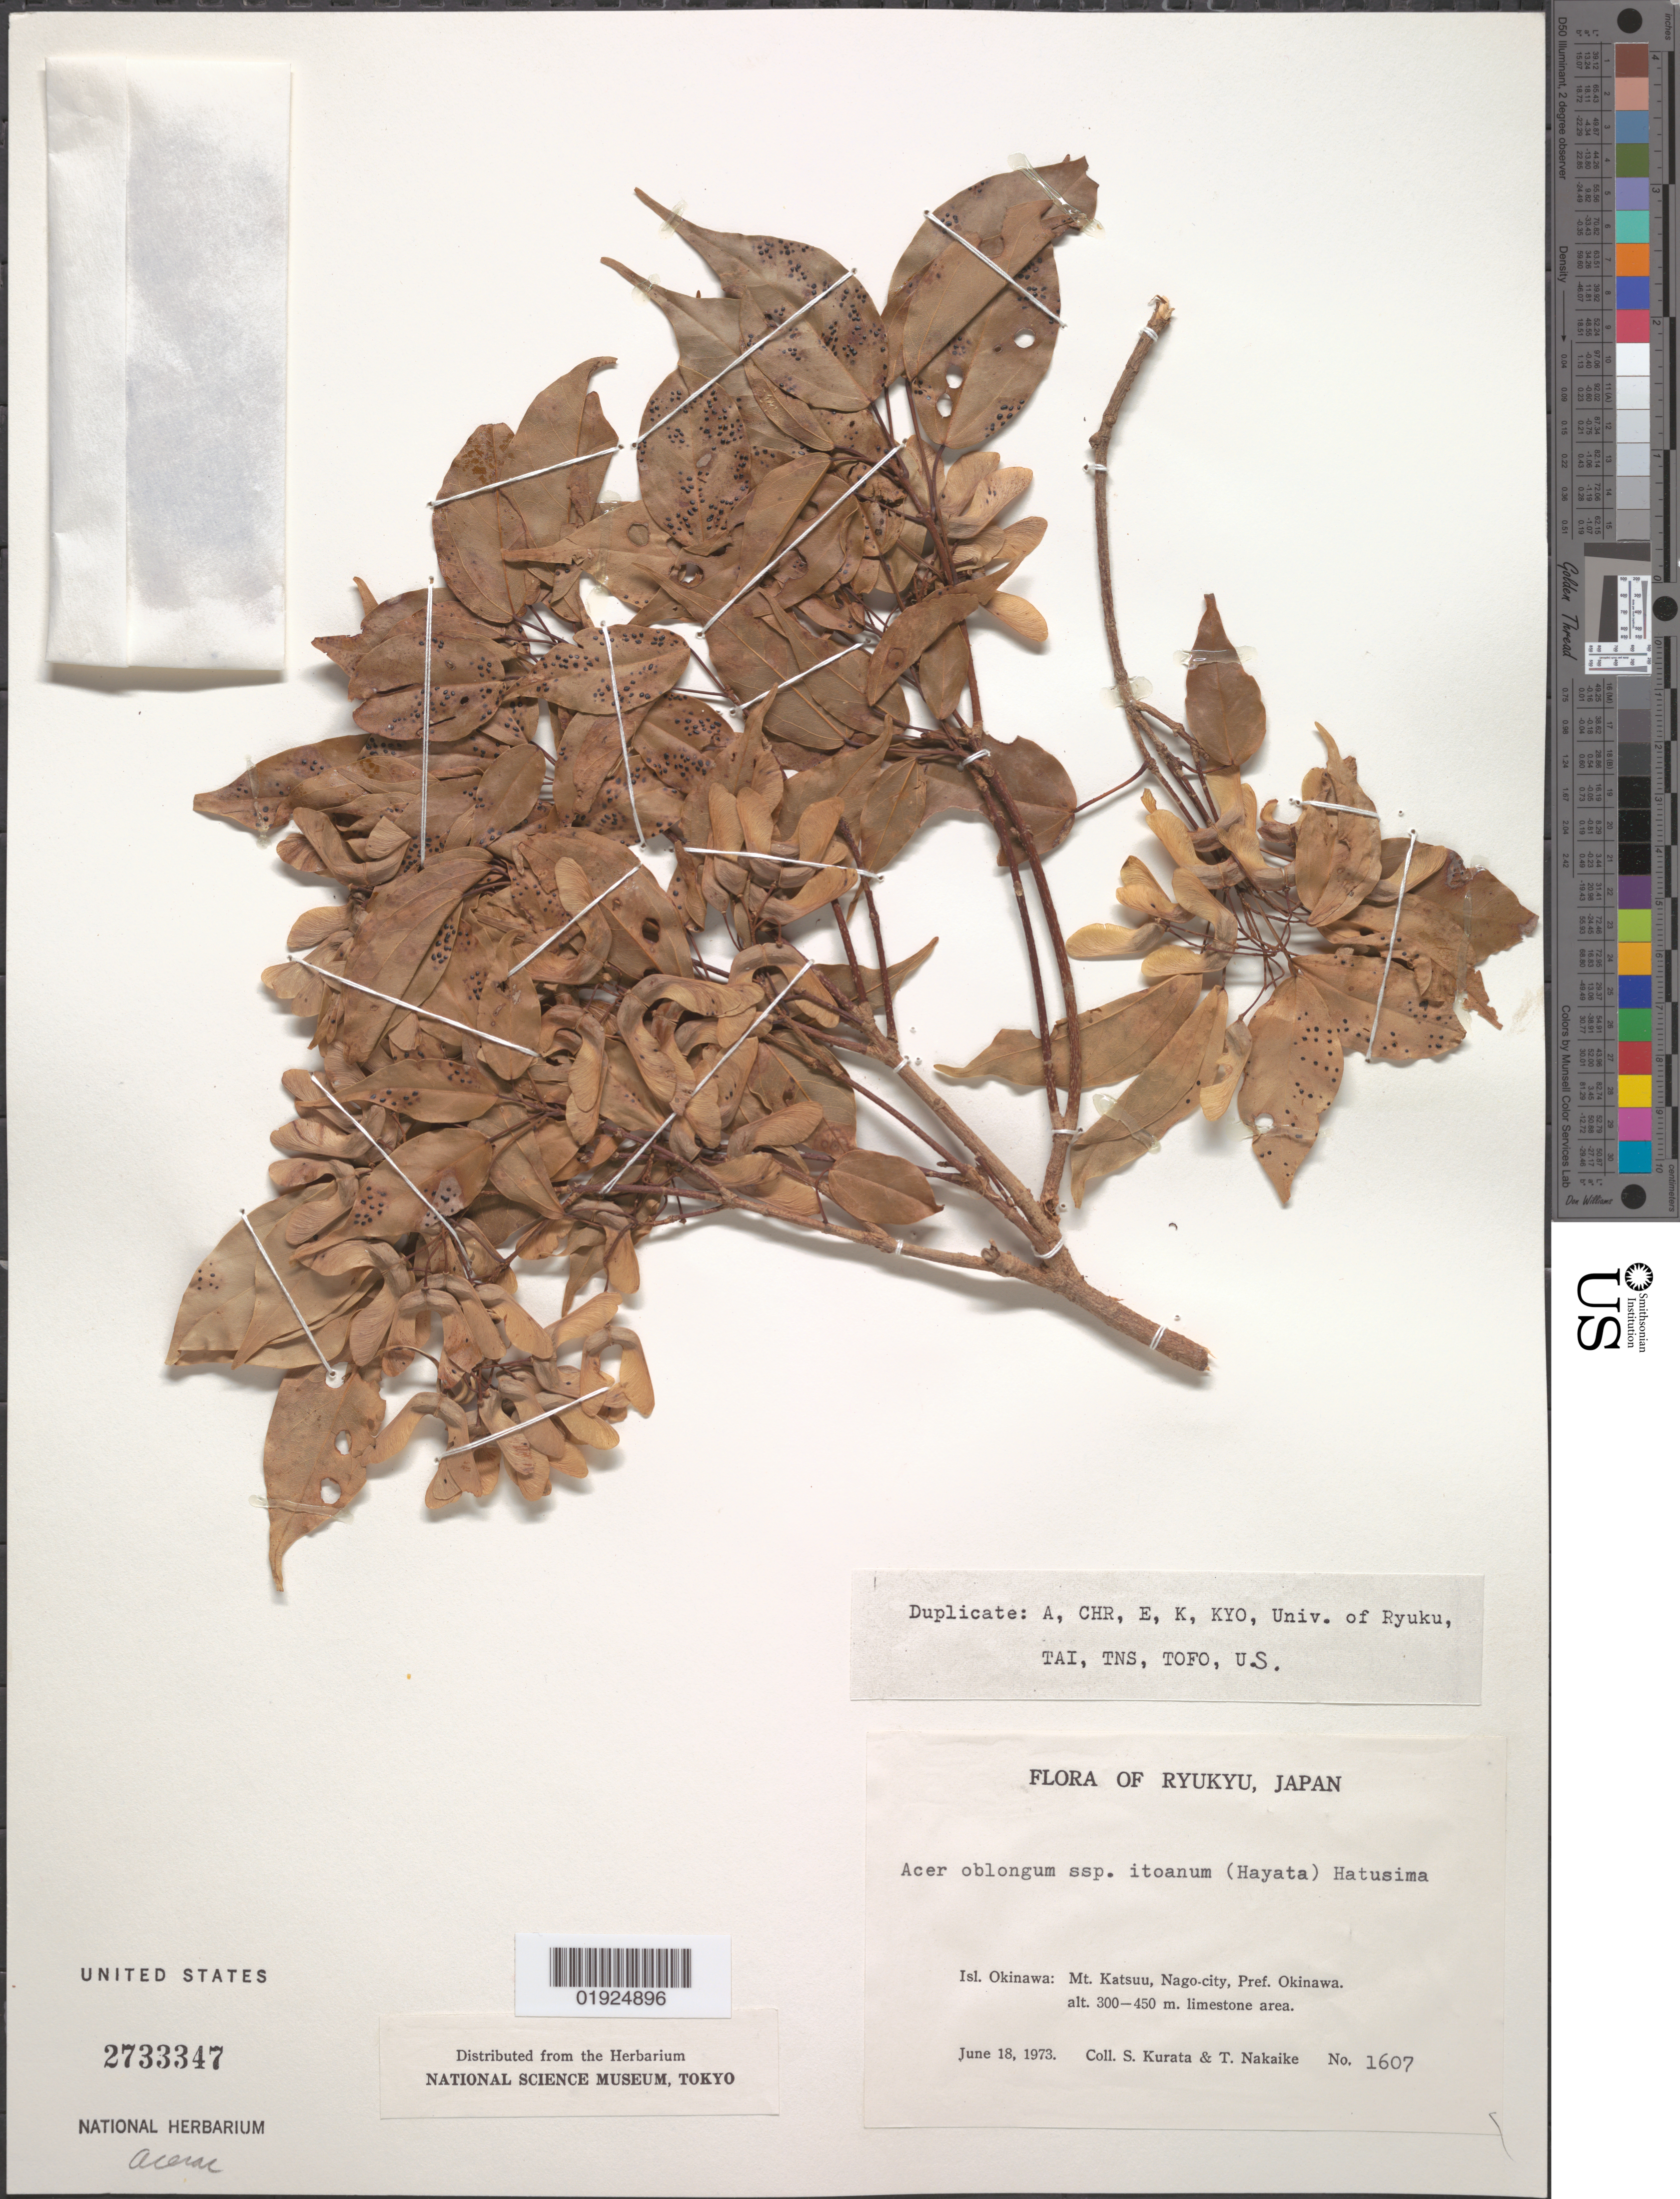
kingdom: Plantae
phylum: Tracheophyta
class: Magnoliopsida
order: Sapindales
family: Sapindaceae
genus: Acer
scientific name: Acer oblongum var. itoanum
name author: Hayata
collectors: Sa. Kurata & T. Nakaike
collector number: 1607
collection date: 1973-06-18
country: Japan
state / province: Okinawa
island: Okinawa I.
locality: Mt. Katsuu, Nago-city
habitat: Limestone area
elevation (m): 300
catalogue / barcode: US 2733347